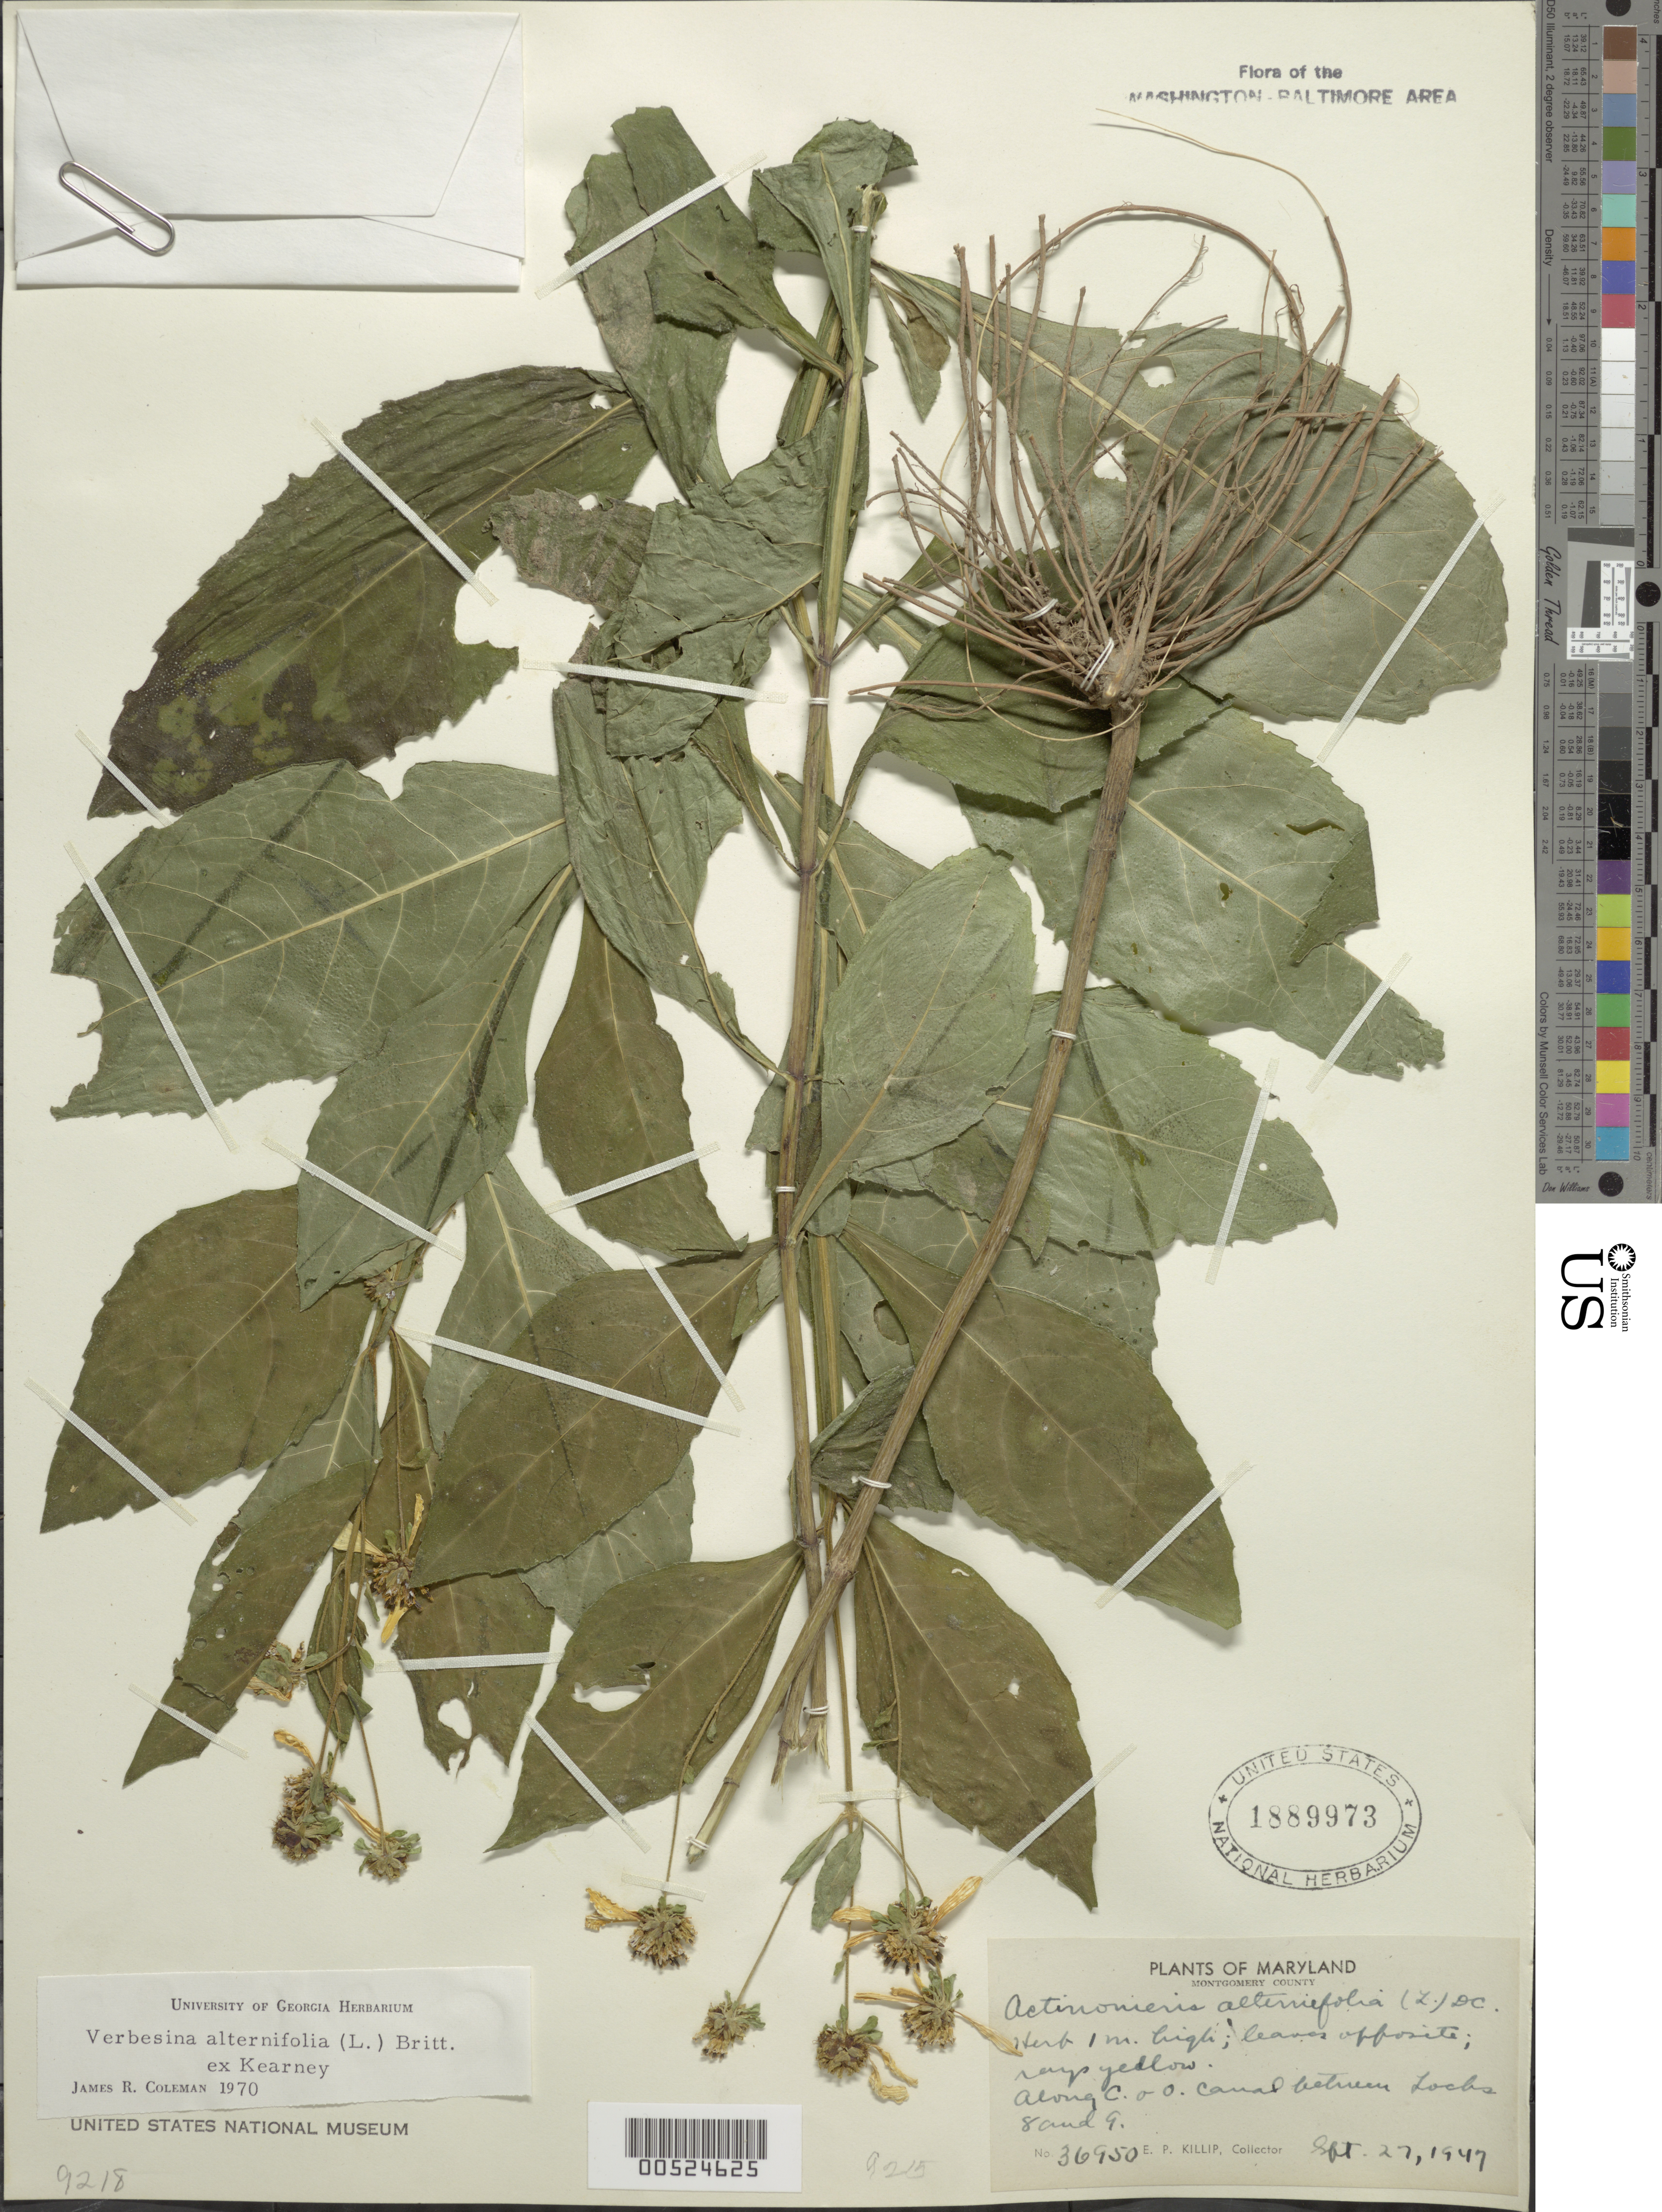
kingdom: Plantae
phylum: Tracheophyta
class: Magnoliopsida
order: Asterales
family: Asteraceae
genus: Verbesina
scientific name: Verbesina alternifolia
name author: (L.) Britton ex Kearney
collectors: E. P. Killip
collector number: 36950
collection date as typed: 27 Sep 1947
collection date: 1947-09-27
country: United States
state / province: Maryland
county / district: Montgomery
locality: C&O Canal, between Locks 8 and 9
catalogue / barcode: US 1889973